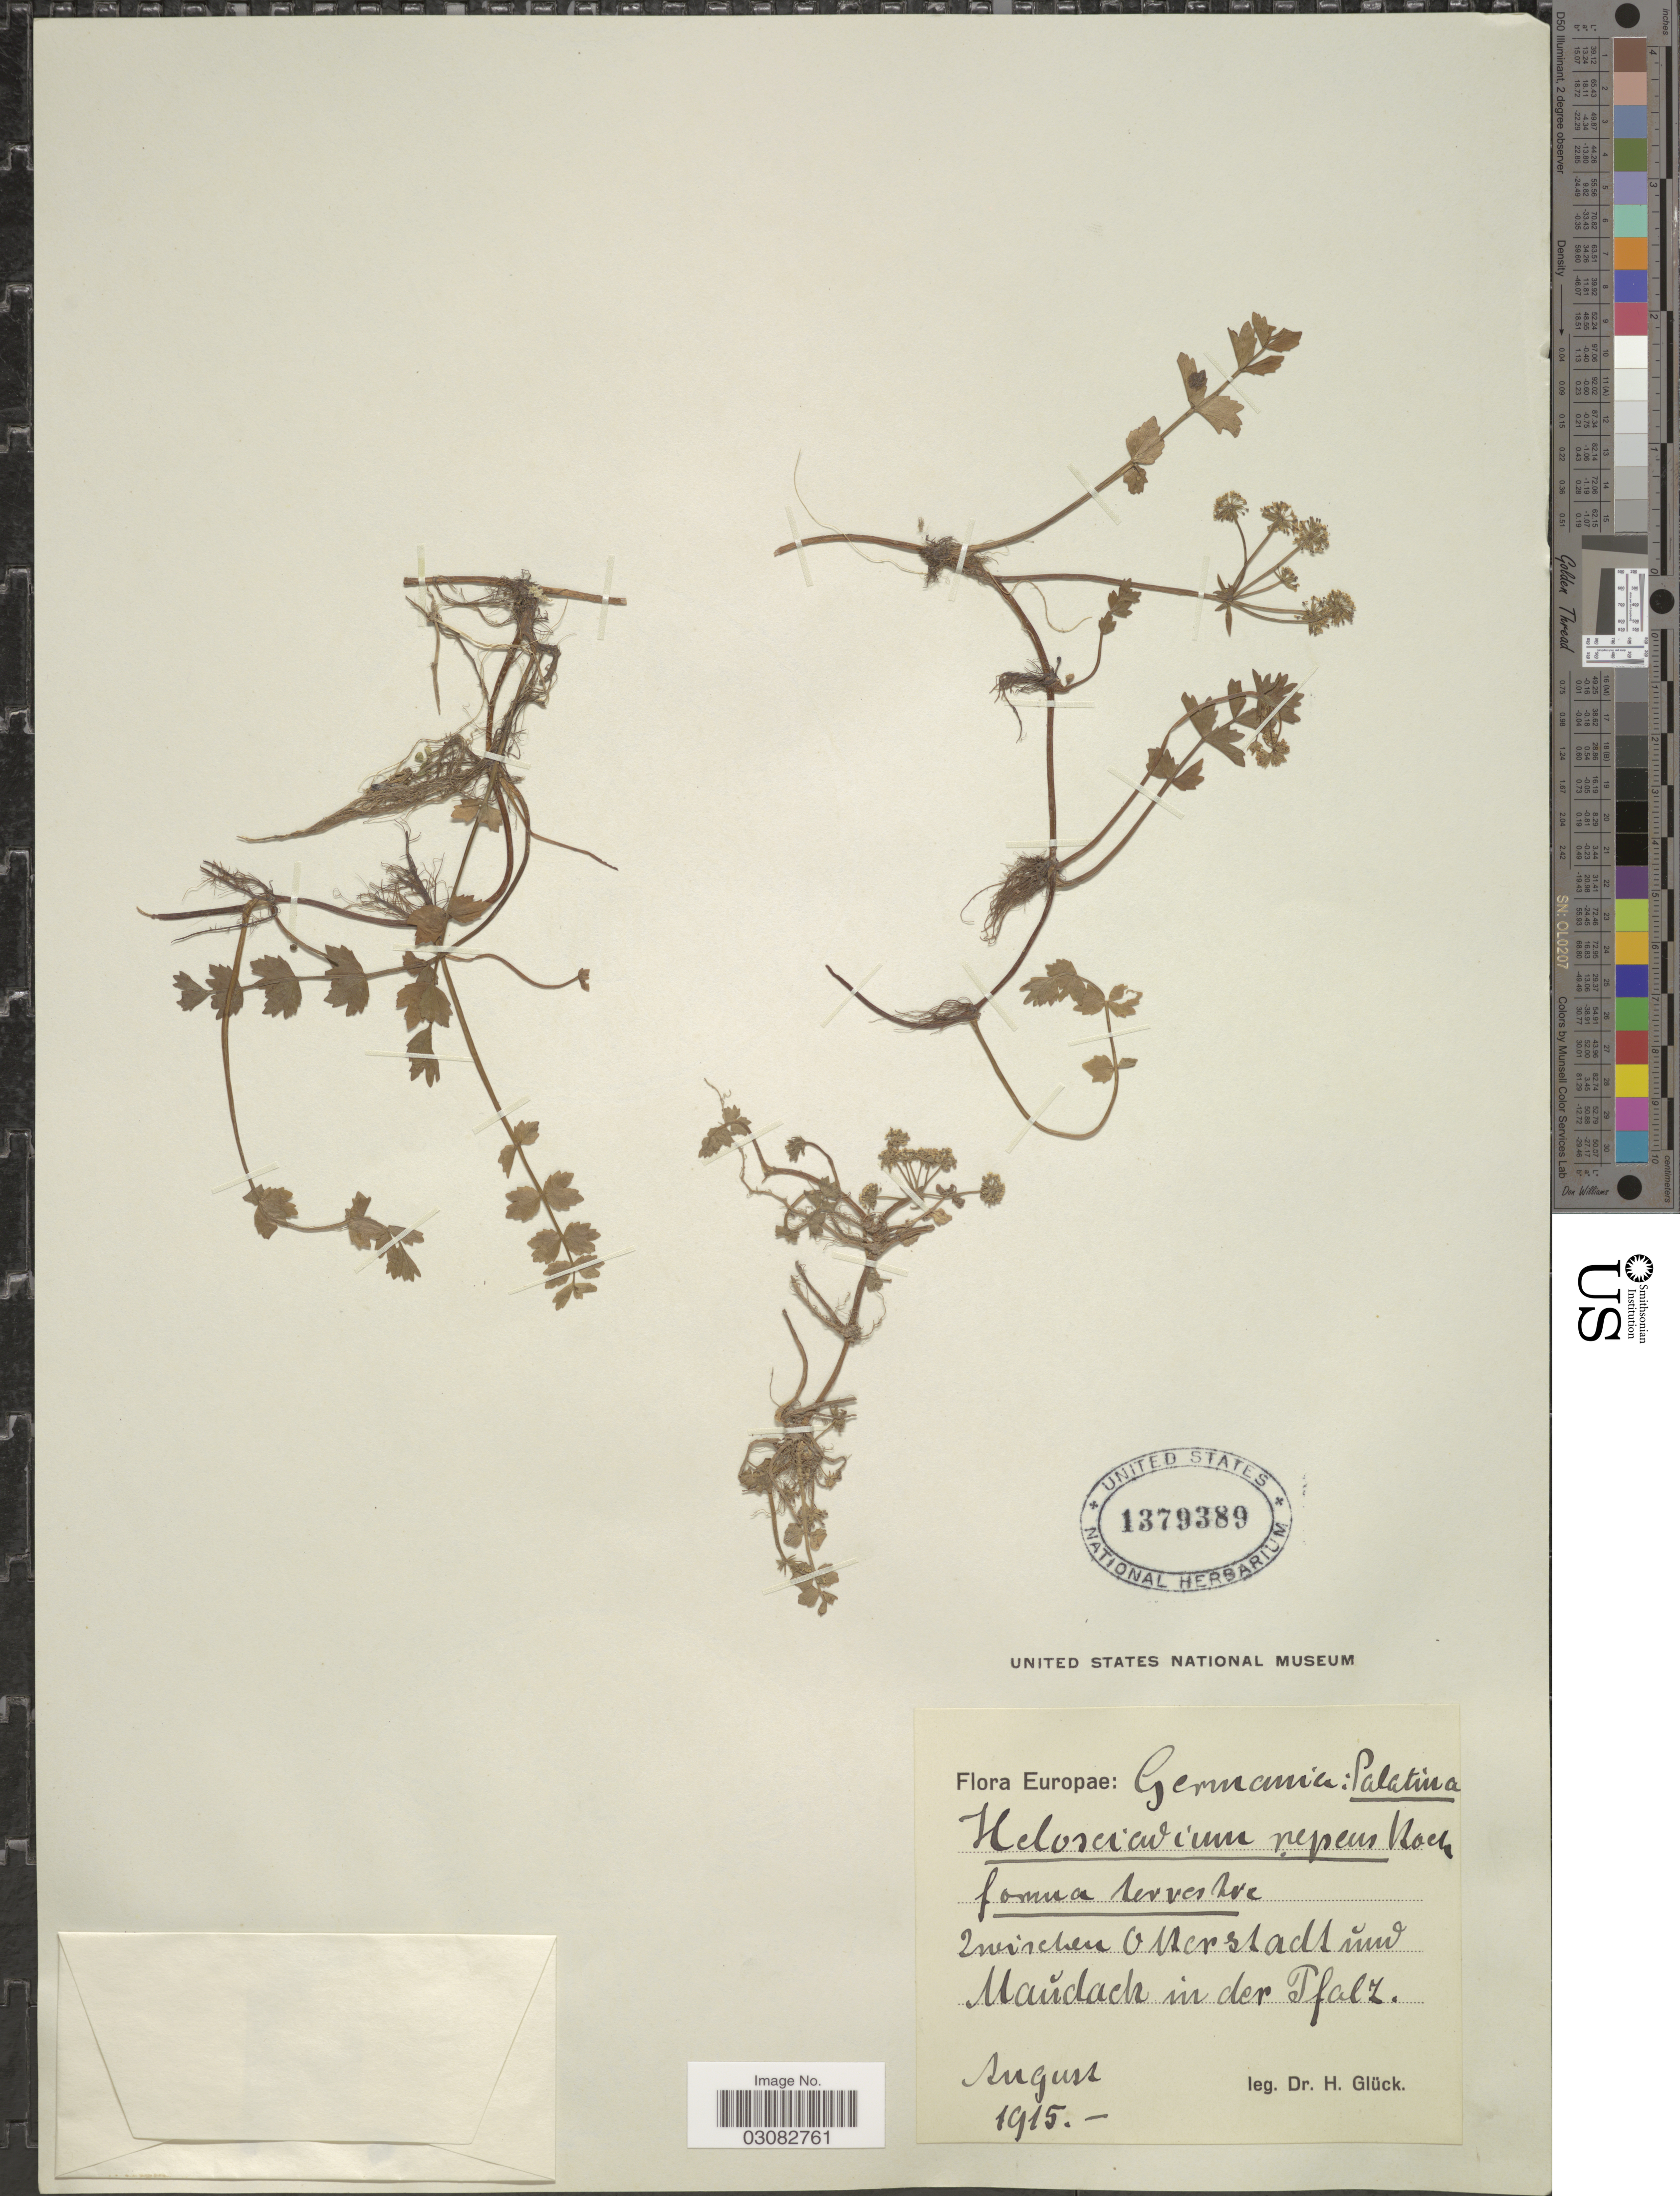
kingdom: Plantae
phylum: Tracheophyta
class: Magnoliopsida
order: Apiales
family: Apiaceae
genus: Apium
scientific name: Apium repens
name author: (Jacq.) Lag.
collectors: H. Glück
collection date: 1915-08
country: Germany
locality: Palatina. Zwischen Otterstadt und Maudach in der Pfalz.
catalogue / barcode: US 1379389